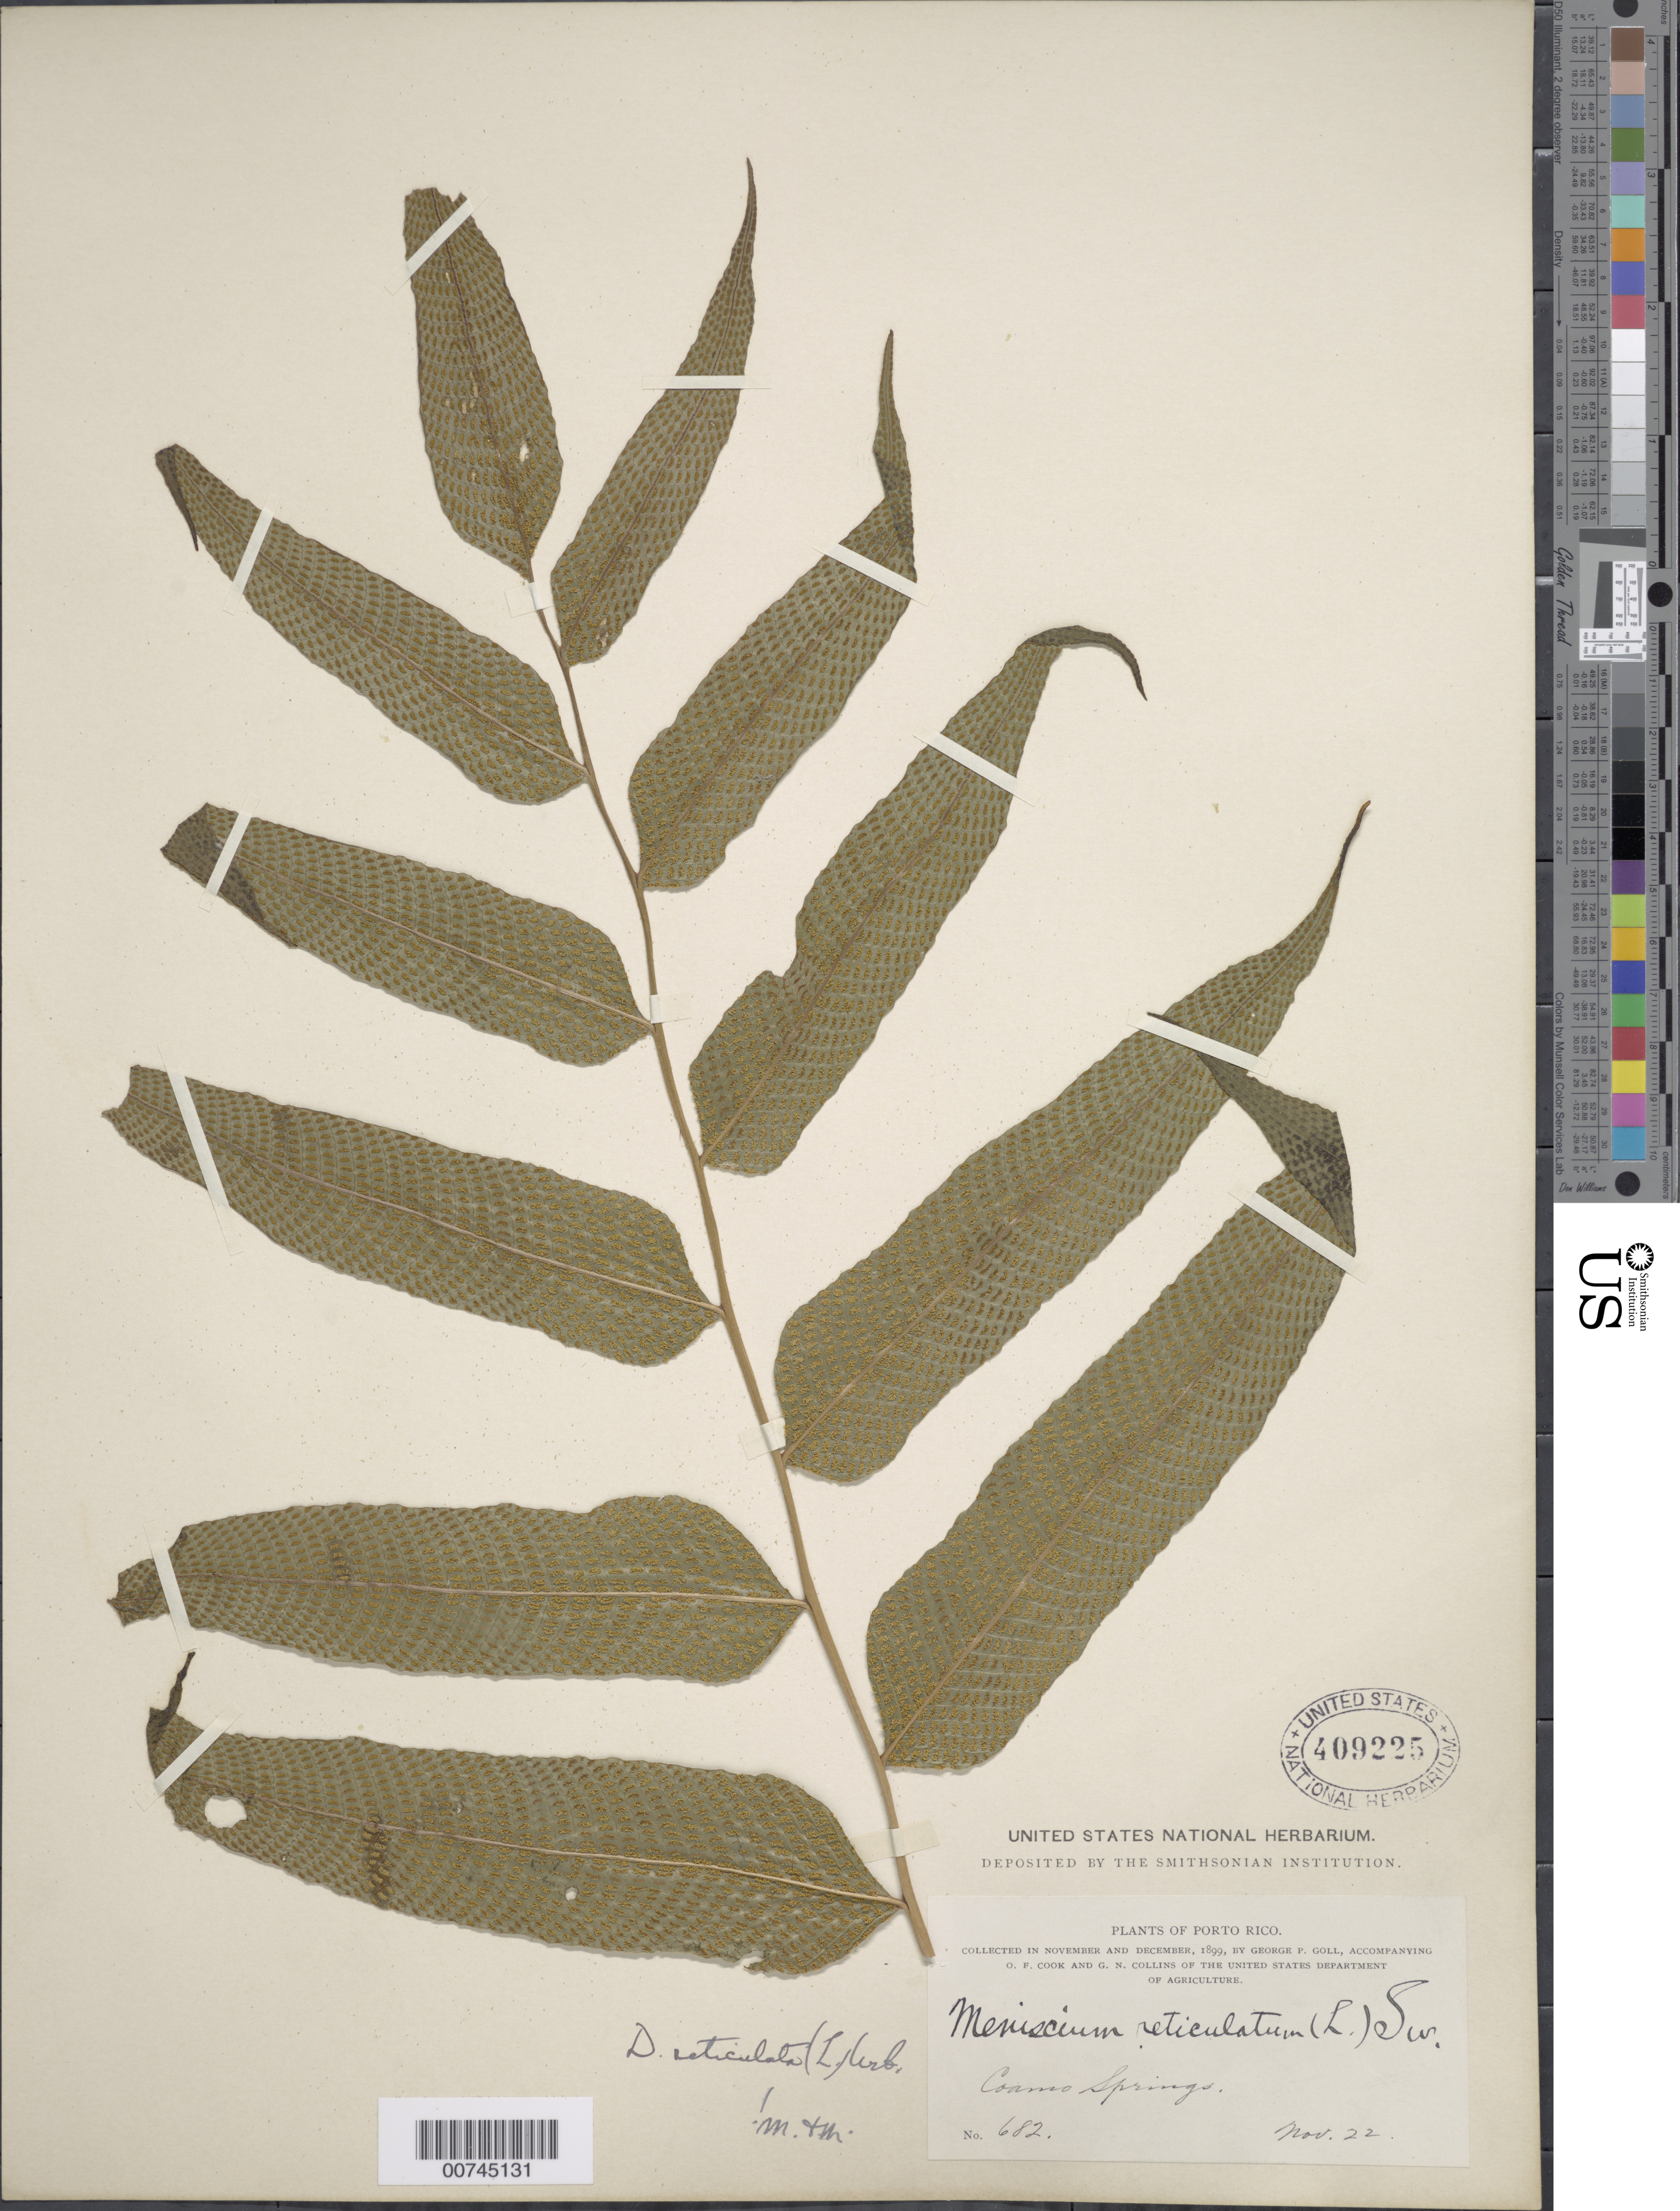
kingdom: Plantae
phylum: Tracheophyta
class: Polypodiopsida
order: Polypodiales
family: Thelypteridaceae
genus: Meniscium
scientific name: Meniscium reticulatum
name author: (L.) Sw.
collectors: G. Goll, O. F. Cook & G. N. Collins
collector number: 682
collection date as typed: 22 Nov 1899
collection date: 1899-11-22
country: Puerto Rico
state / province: Coamo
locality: Coamo Springs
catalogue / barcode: US 409225